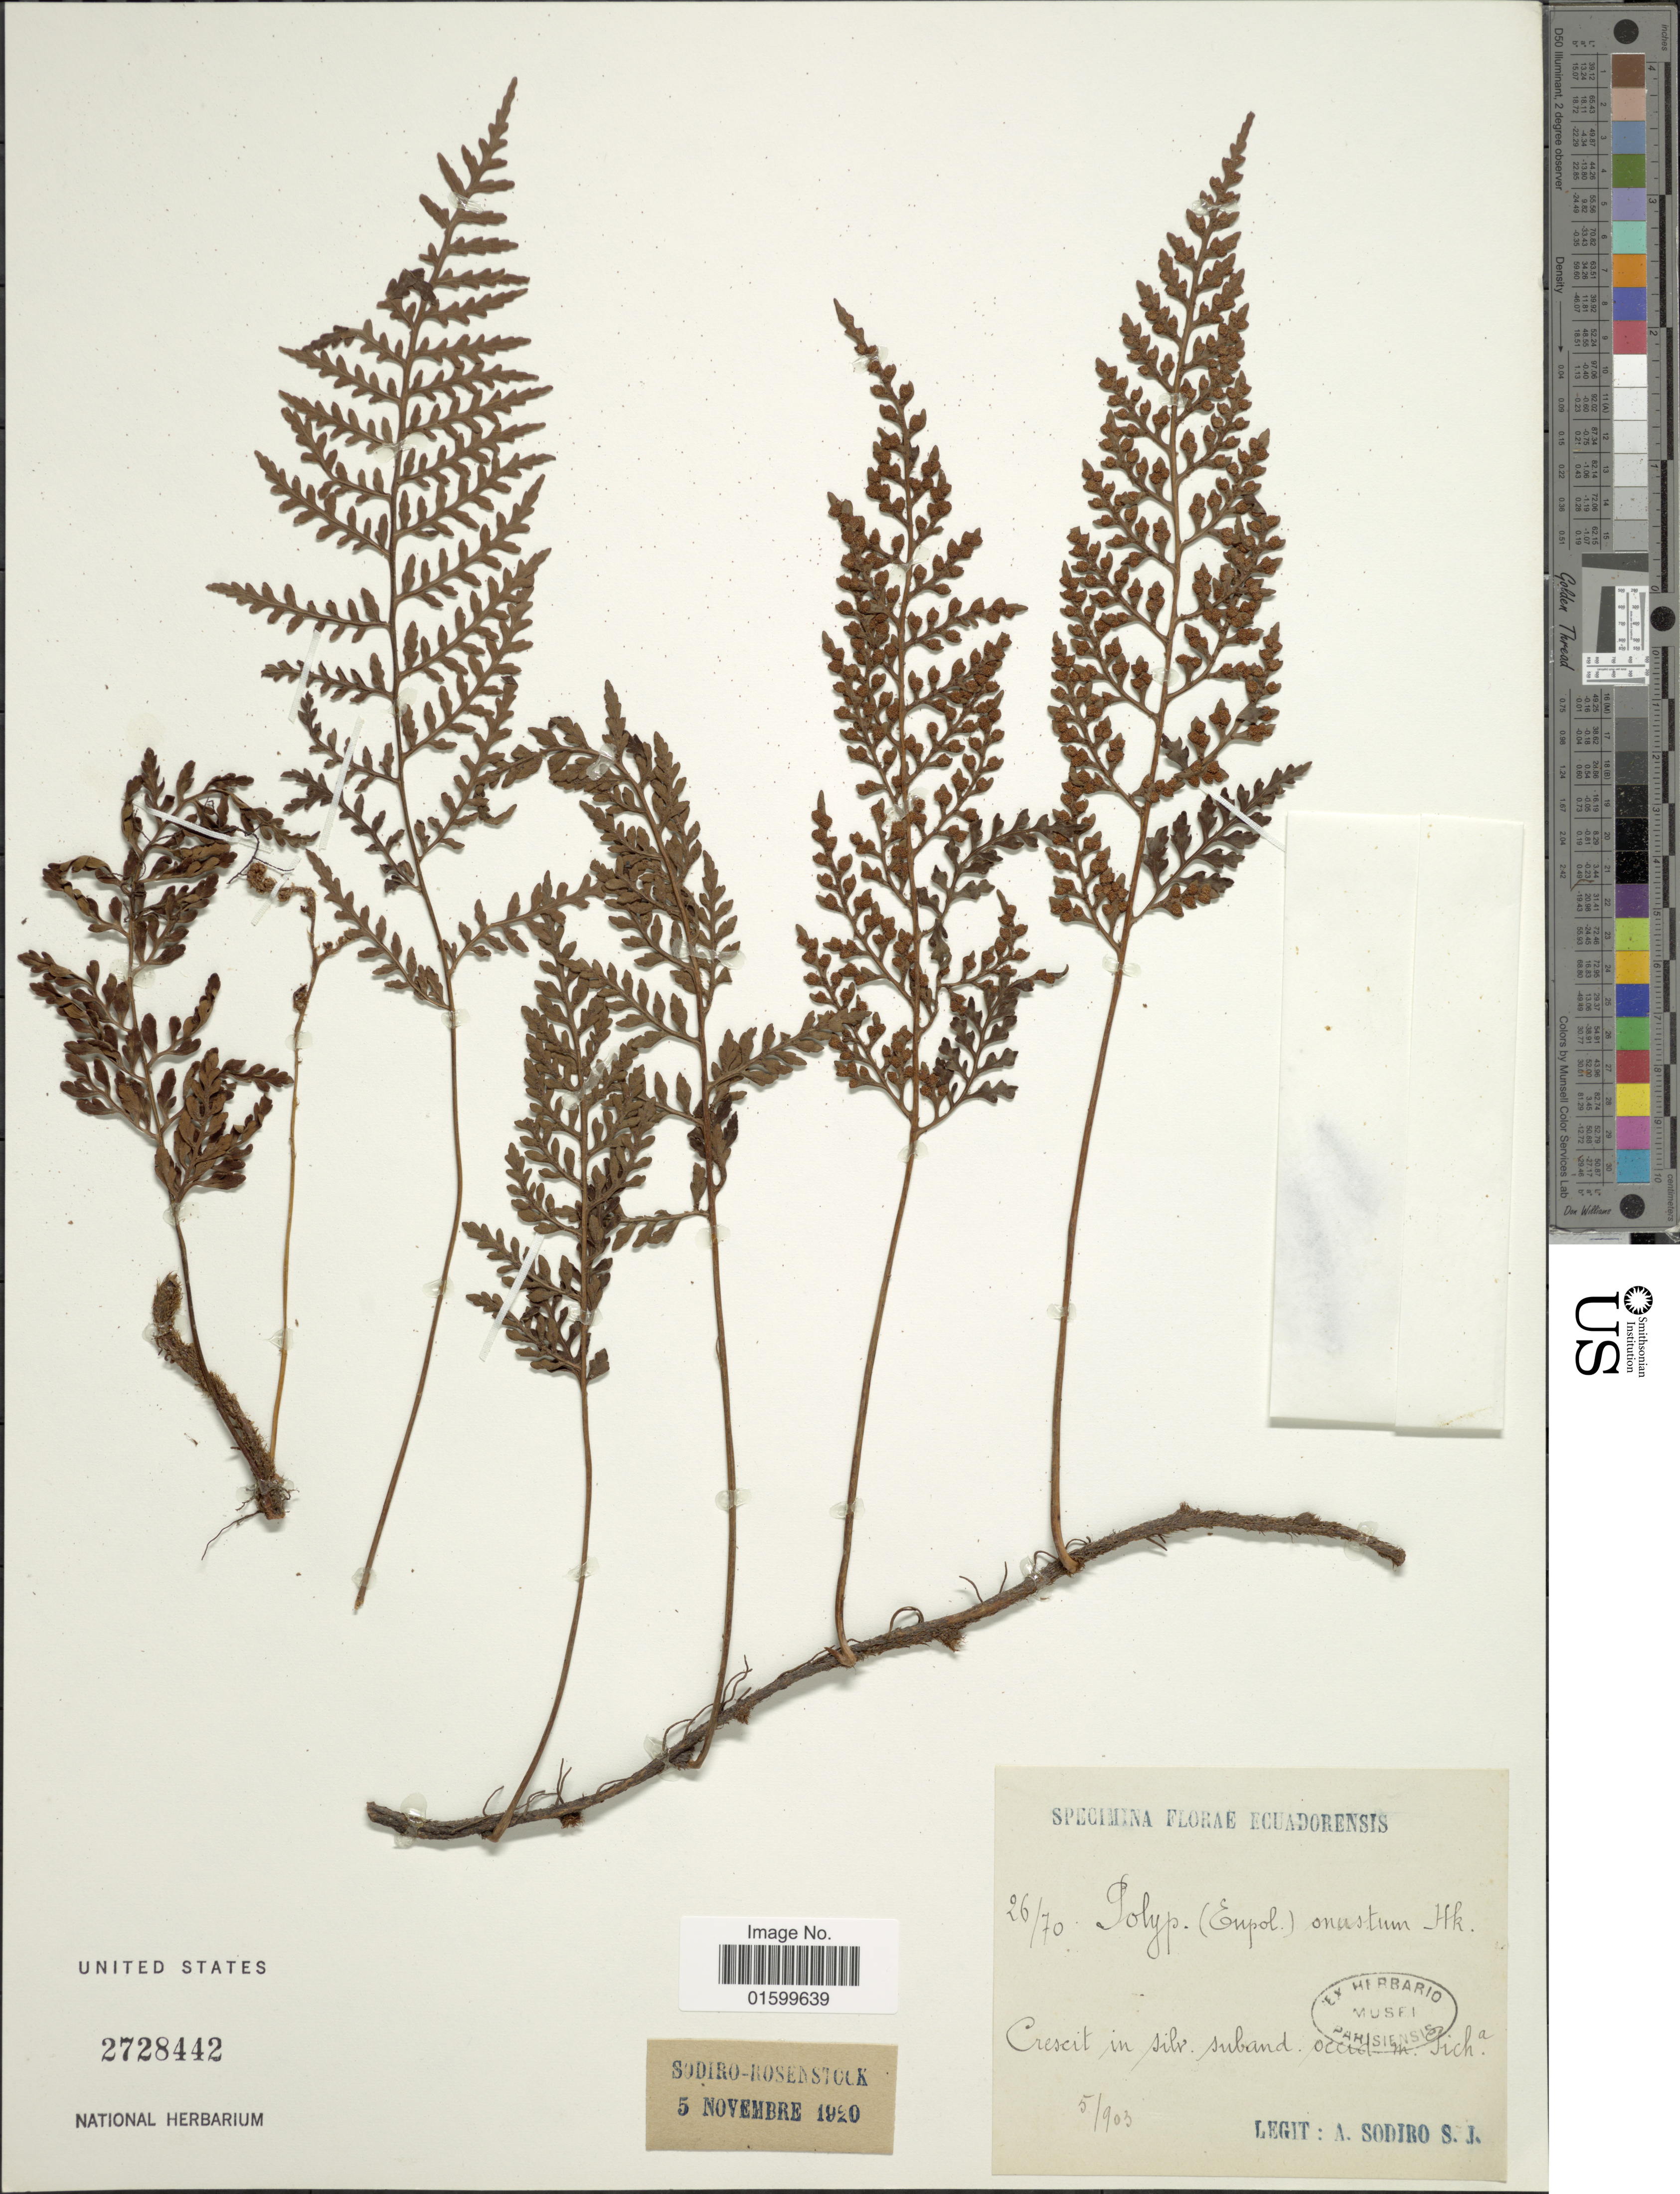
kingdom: Plantae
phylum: Tracheophyta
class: Polypodiopsida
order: Polypodiales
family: Polypodiaceae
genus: Pleopeltis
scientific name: Pleopeltis monosora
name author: (Desv.) A.R. Sm.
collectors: A. Sodiro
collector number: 26/70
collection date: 1903-05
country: Ecuador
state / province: Pichincha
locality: Cresit in silv. suband. occid. m. Pich-a.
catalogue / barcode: US 2728442